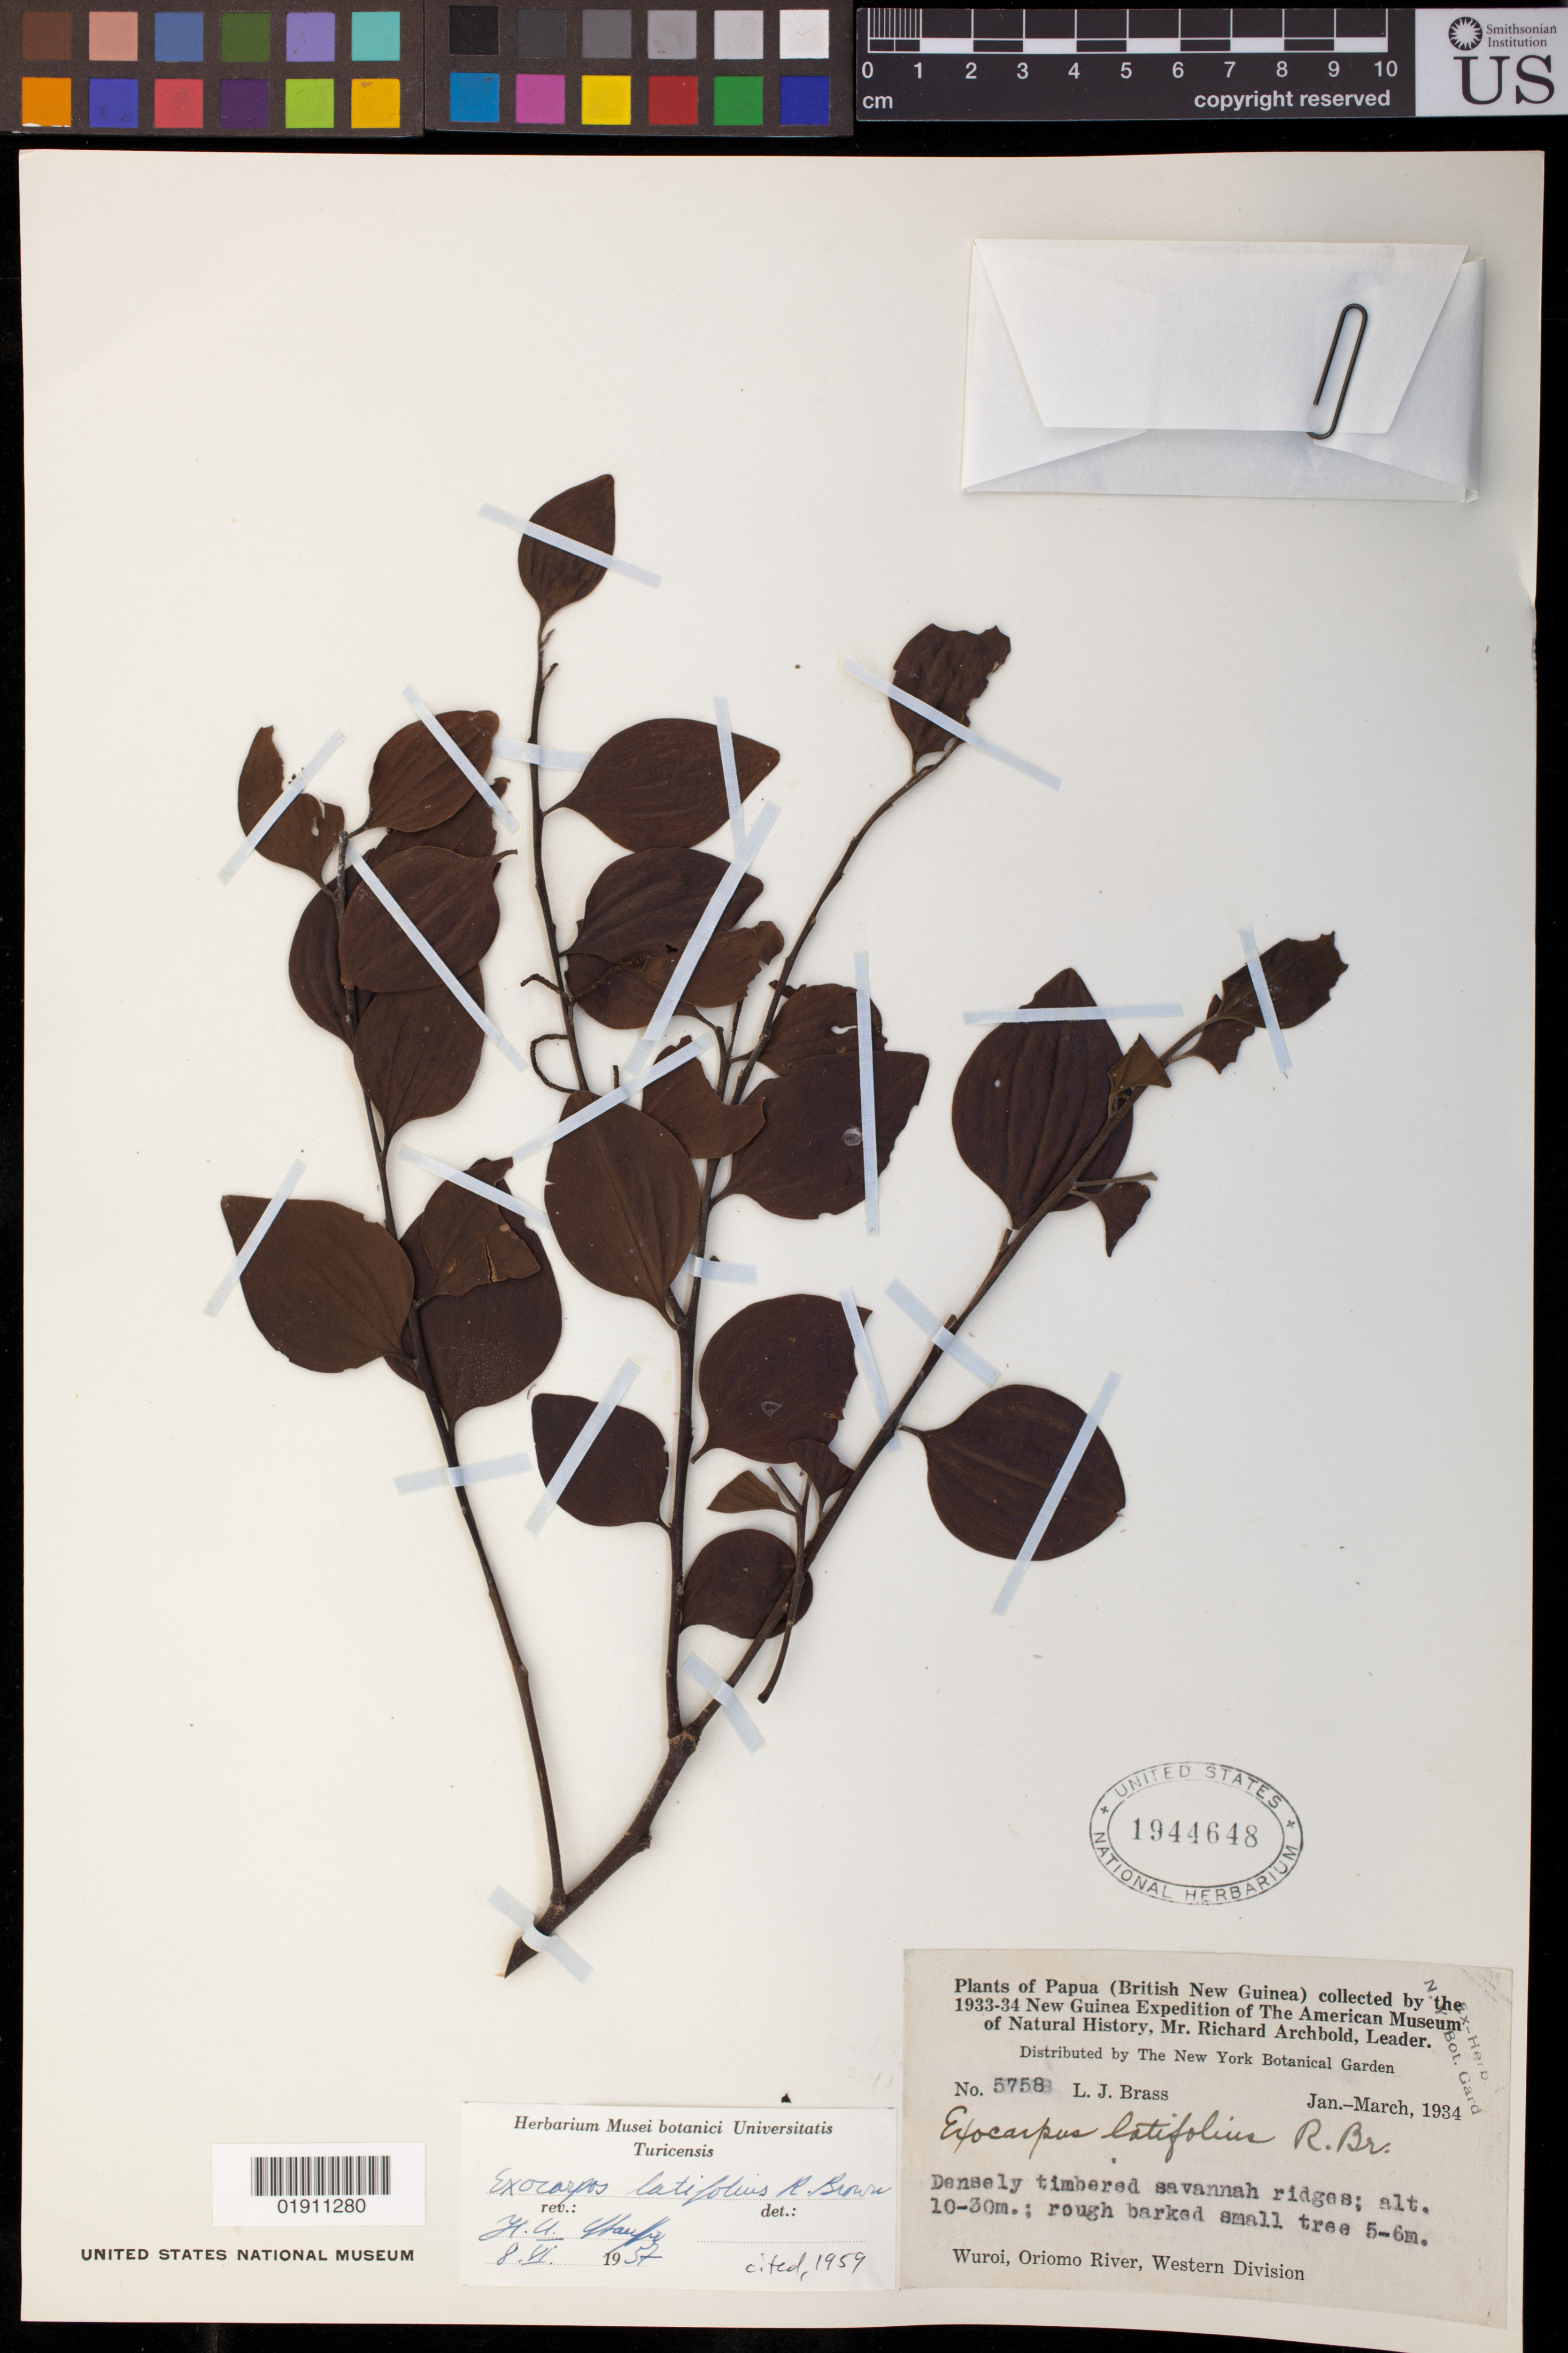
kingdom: Plantae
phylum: Tracheophyta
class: Magnoliopsida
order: Santalales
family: Santalaceae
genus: Exocarpos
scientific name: Exocarpos latifolius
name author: R. Br.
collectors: L. J. Brass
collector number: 5758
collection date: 1934-01/1934-03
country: Papua New Guinea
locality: Wuroi, Oriomo River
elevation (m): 10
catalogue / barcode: US 1944648